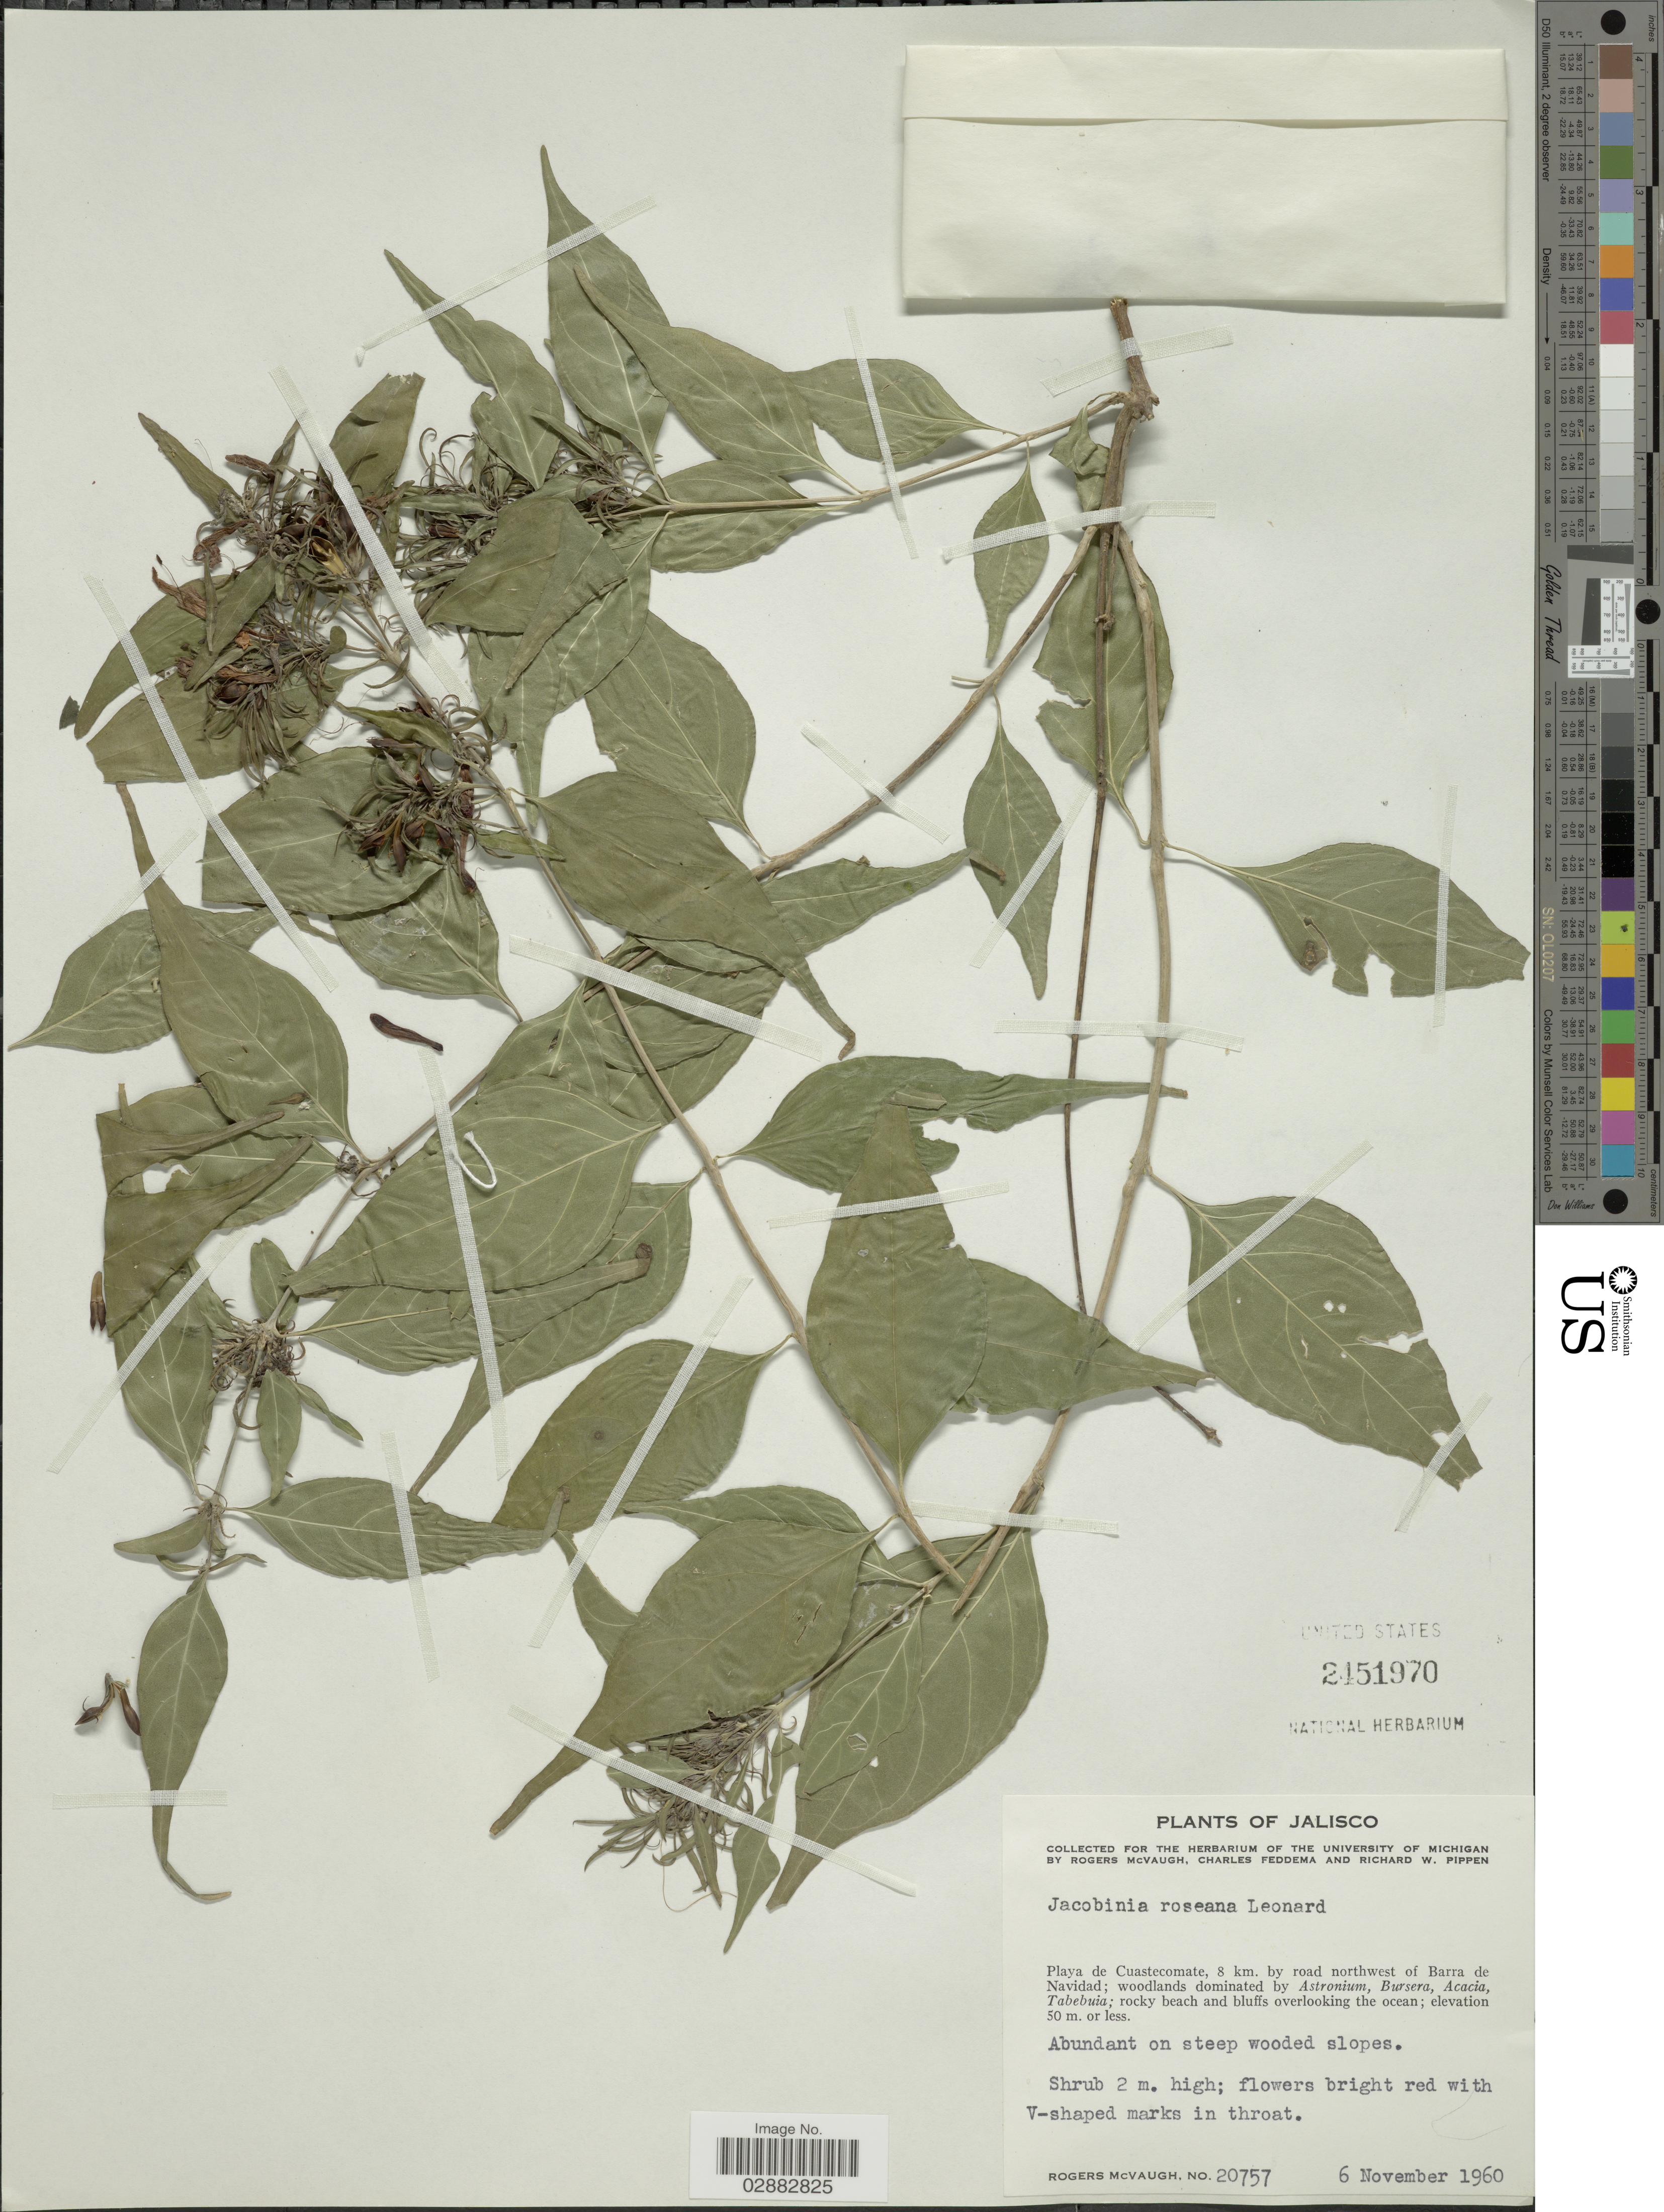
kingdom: Plantae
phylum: Tracheophyta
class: Magnoliopsida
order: Lamiales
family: Acanthaceae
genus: Jacobinia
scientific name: Jacobinia roseana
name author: Leonard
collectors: R. McVaugh, C. Feddema & R. W. Pippen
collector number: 20757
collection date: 1960-11-06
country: Mexico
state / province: Jalisco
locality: Playa de Cuastecomate, 8 km. by road northwest of Barra de Navidad.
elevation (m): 50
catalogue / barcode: US 2451970